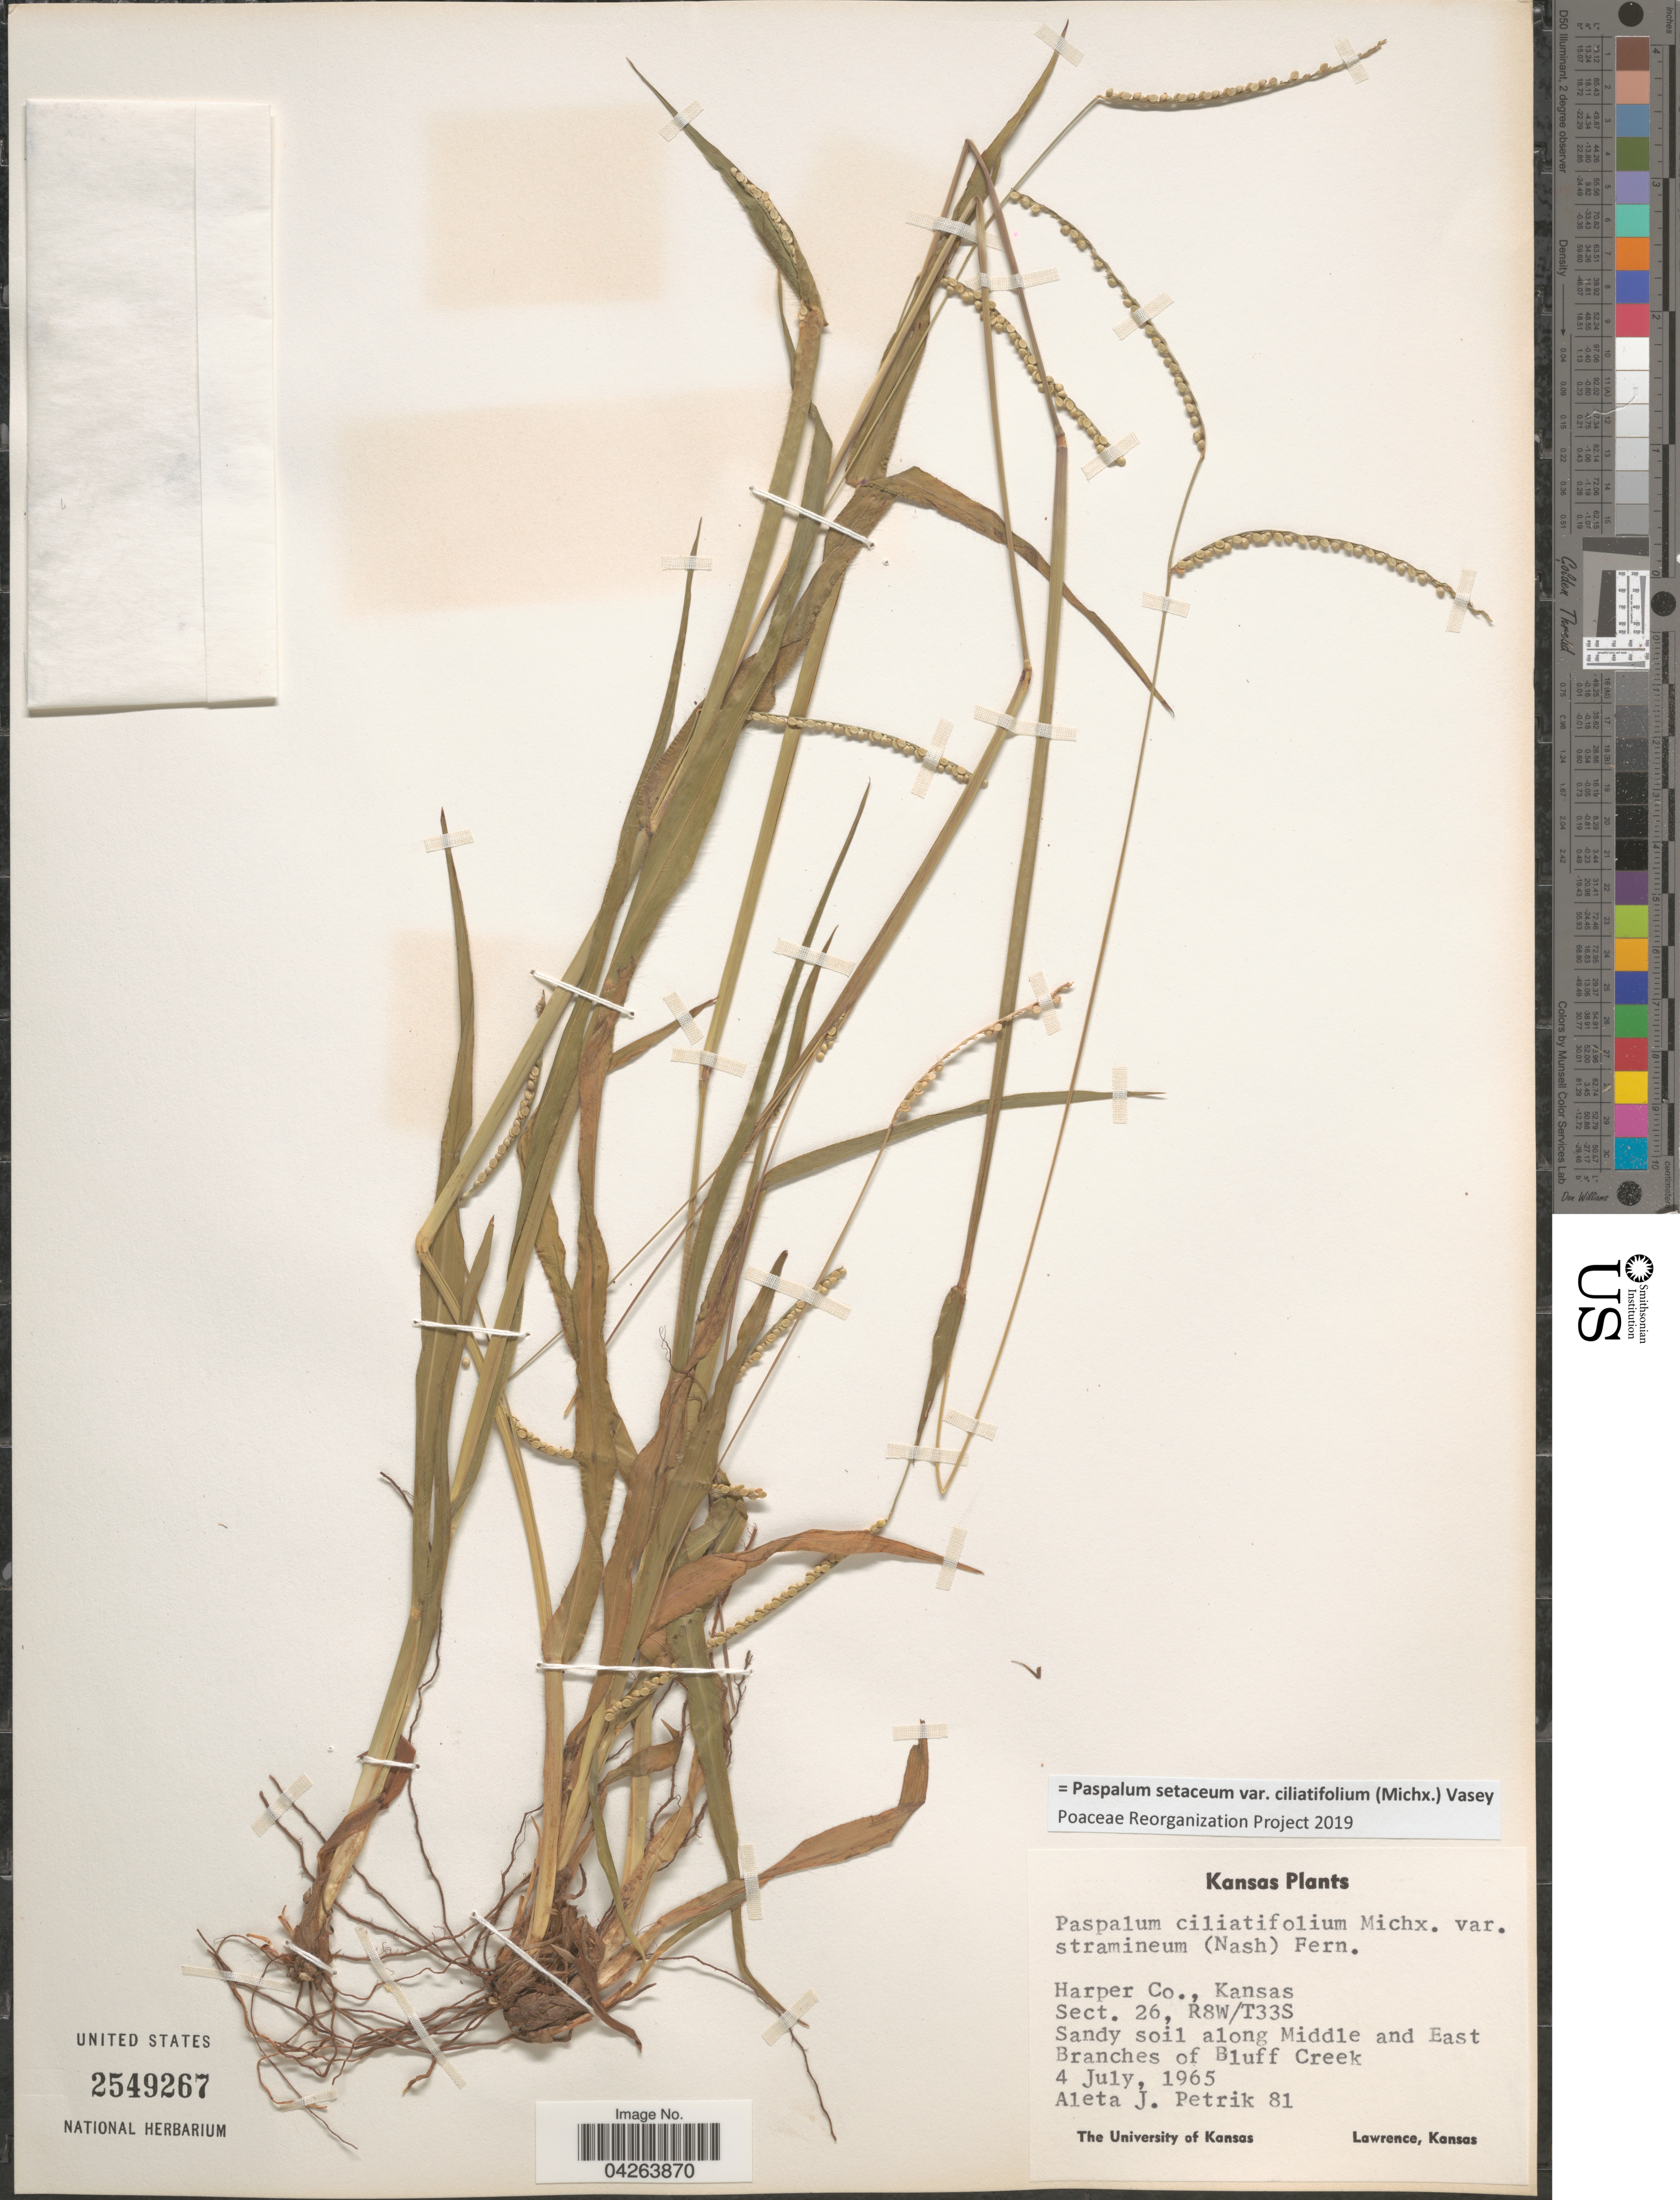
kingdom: Plantae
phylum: Tracheophyta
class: Liliopsida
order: Poales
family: Poaceae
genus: Paspalum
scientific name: Paspalum setaceum var. ciliatifolium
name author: (Michx.) Vasey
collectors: A. Petrik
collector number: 81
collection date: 1965-07-04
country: United States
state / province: Kansas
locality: Harper Co., Sect. 26, R8W/T33S. Sandy soil along Middle and East. Branches of Bluff Creek.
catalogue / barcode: US 2549267